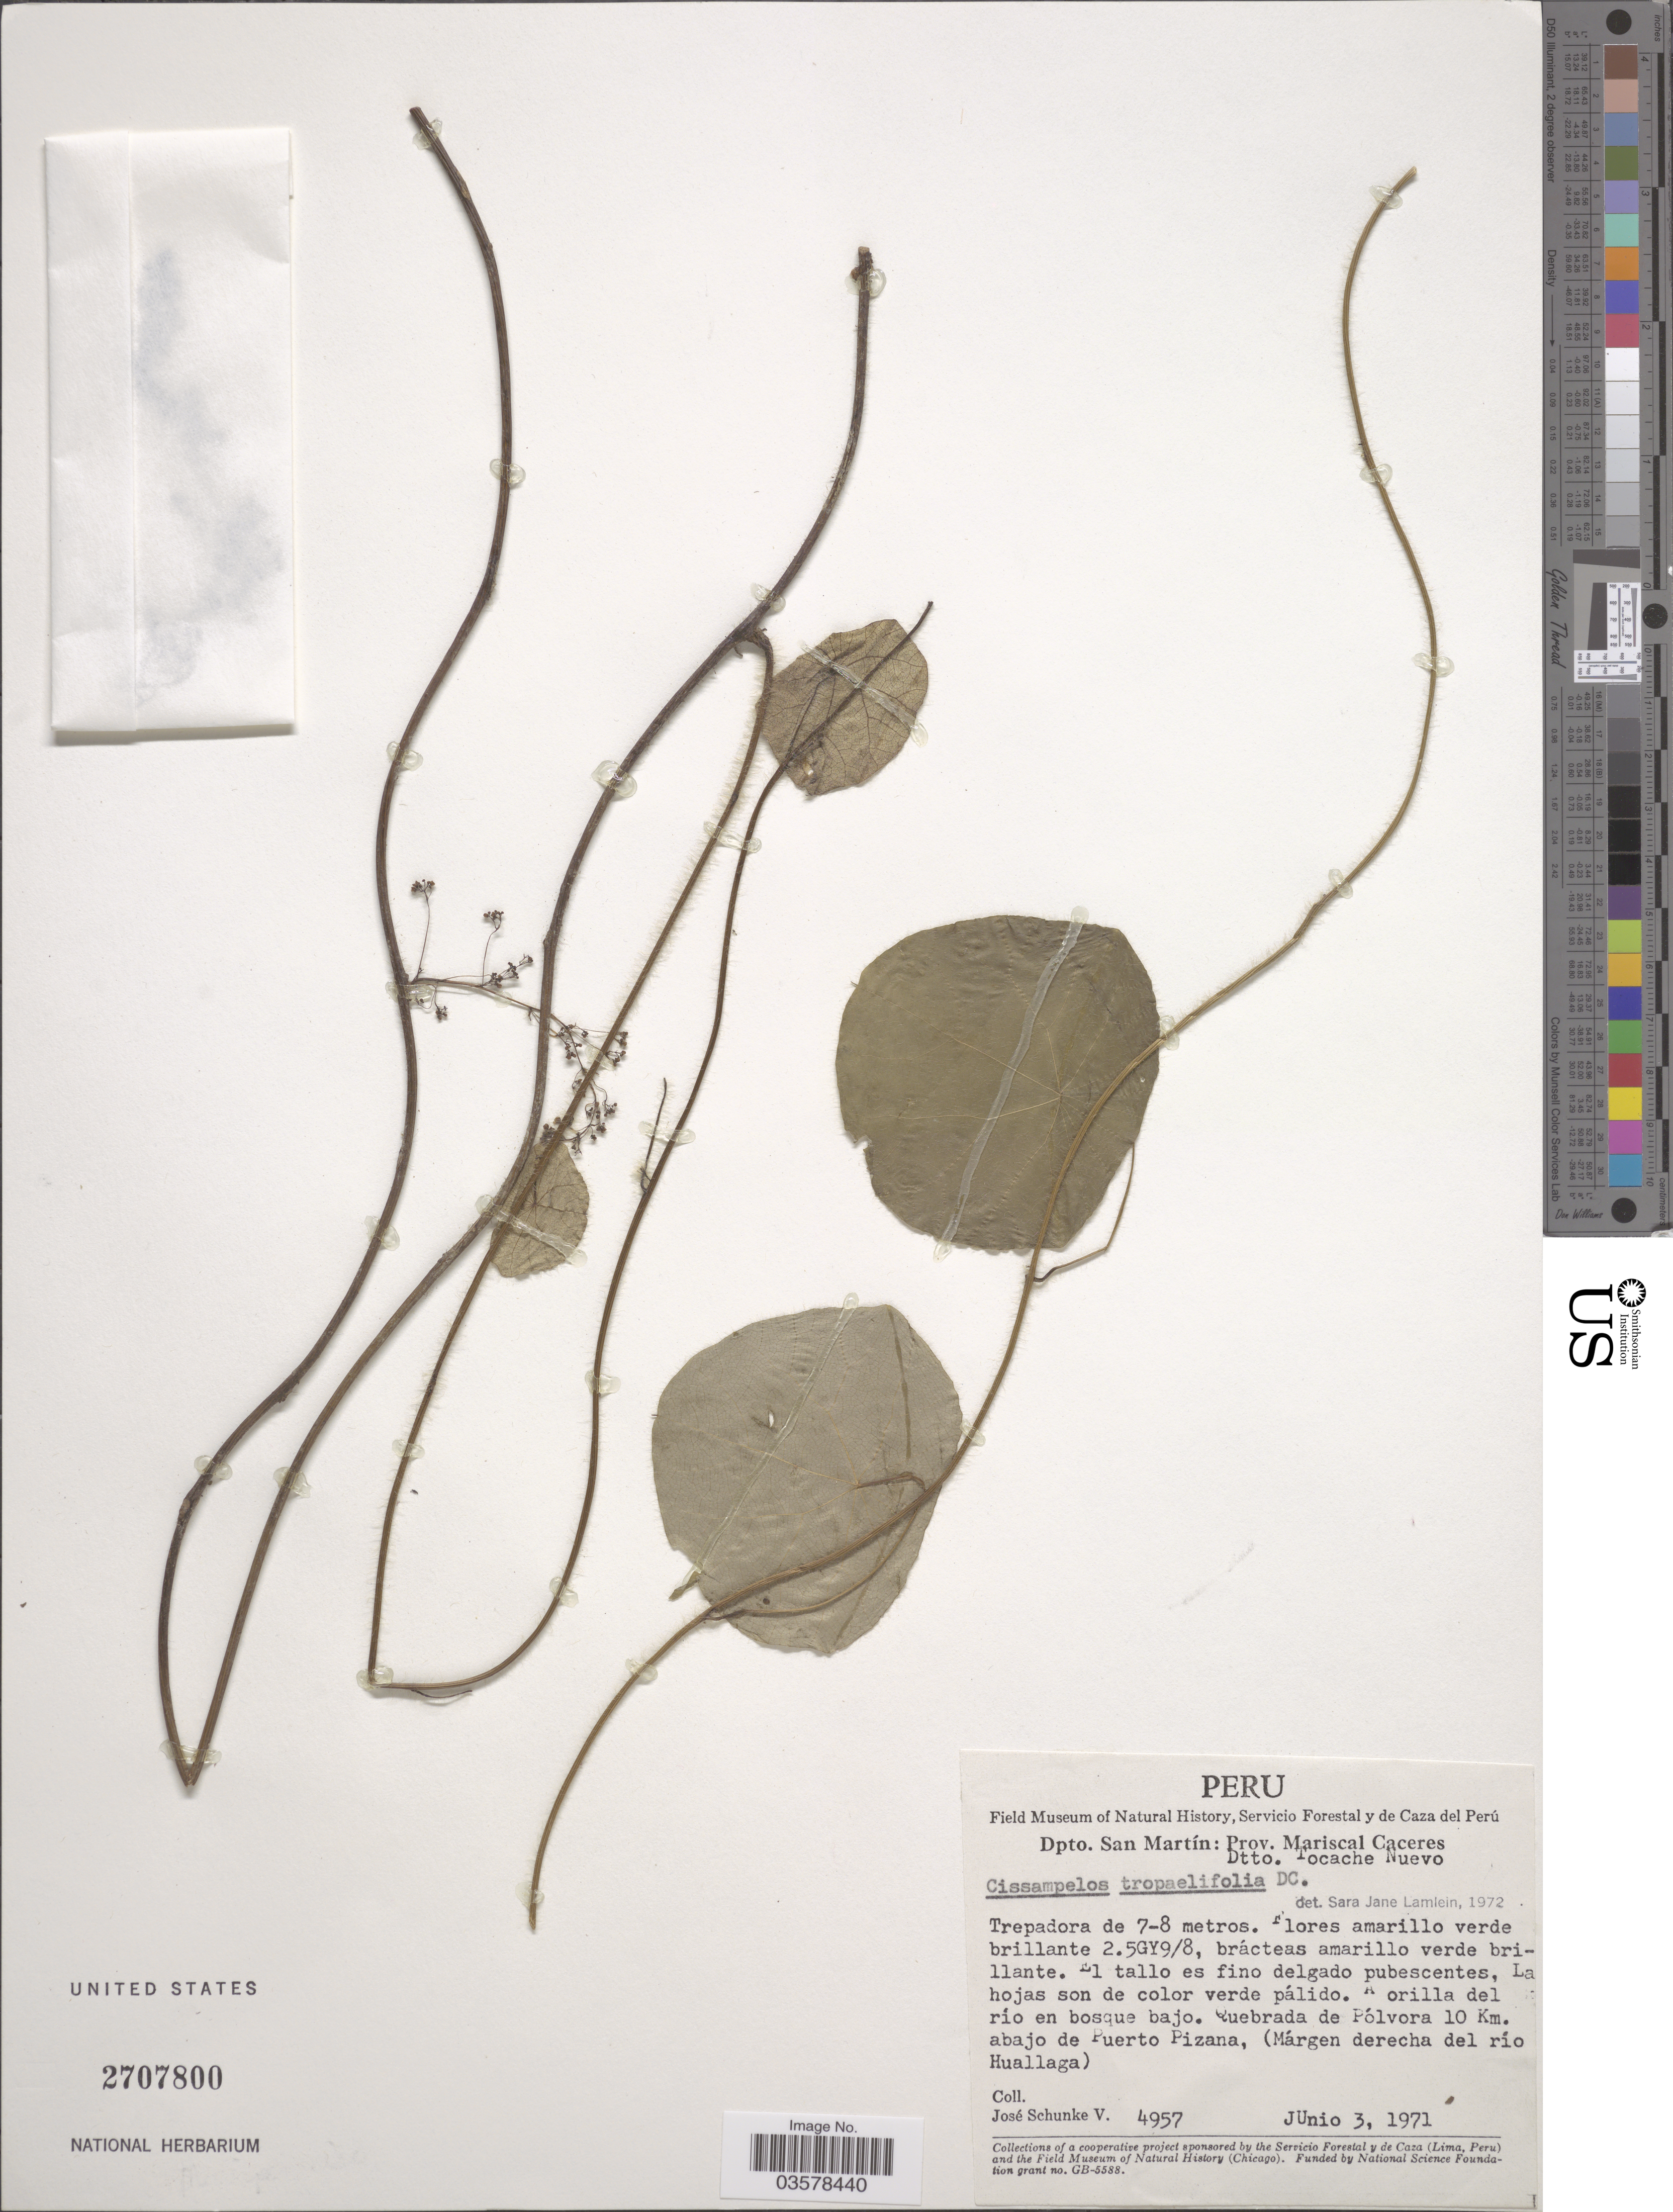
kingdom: Plantae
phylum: Tracheophyta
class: Magnoliopsida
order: Ranunculales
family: Menispermaceae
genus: Cissampelos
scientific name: Cissampelos tropaeolifolia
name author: DC.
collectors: J. Schunke Vigo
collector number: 4957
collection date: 1971-06-03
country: Peru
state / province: San Martín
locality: Dpto. San Martín: Prov. Mariscal Caceres, Dtto. Tocache Nuevo.A orllila del río en bosque bajo. Quebrada de Pólvora 10 Km. abajo de Puerto Pizana, (Márgen derecha del río Huallaga).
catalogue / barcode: US 2707800